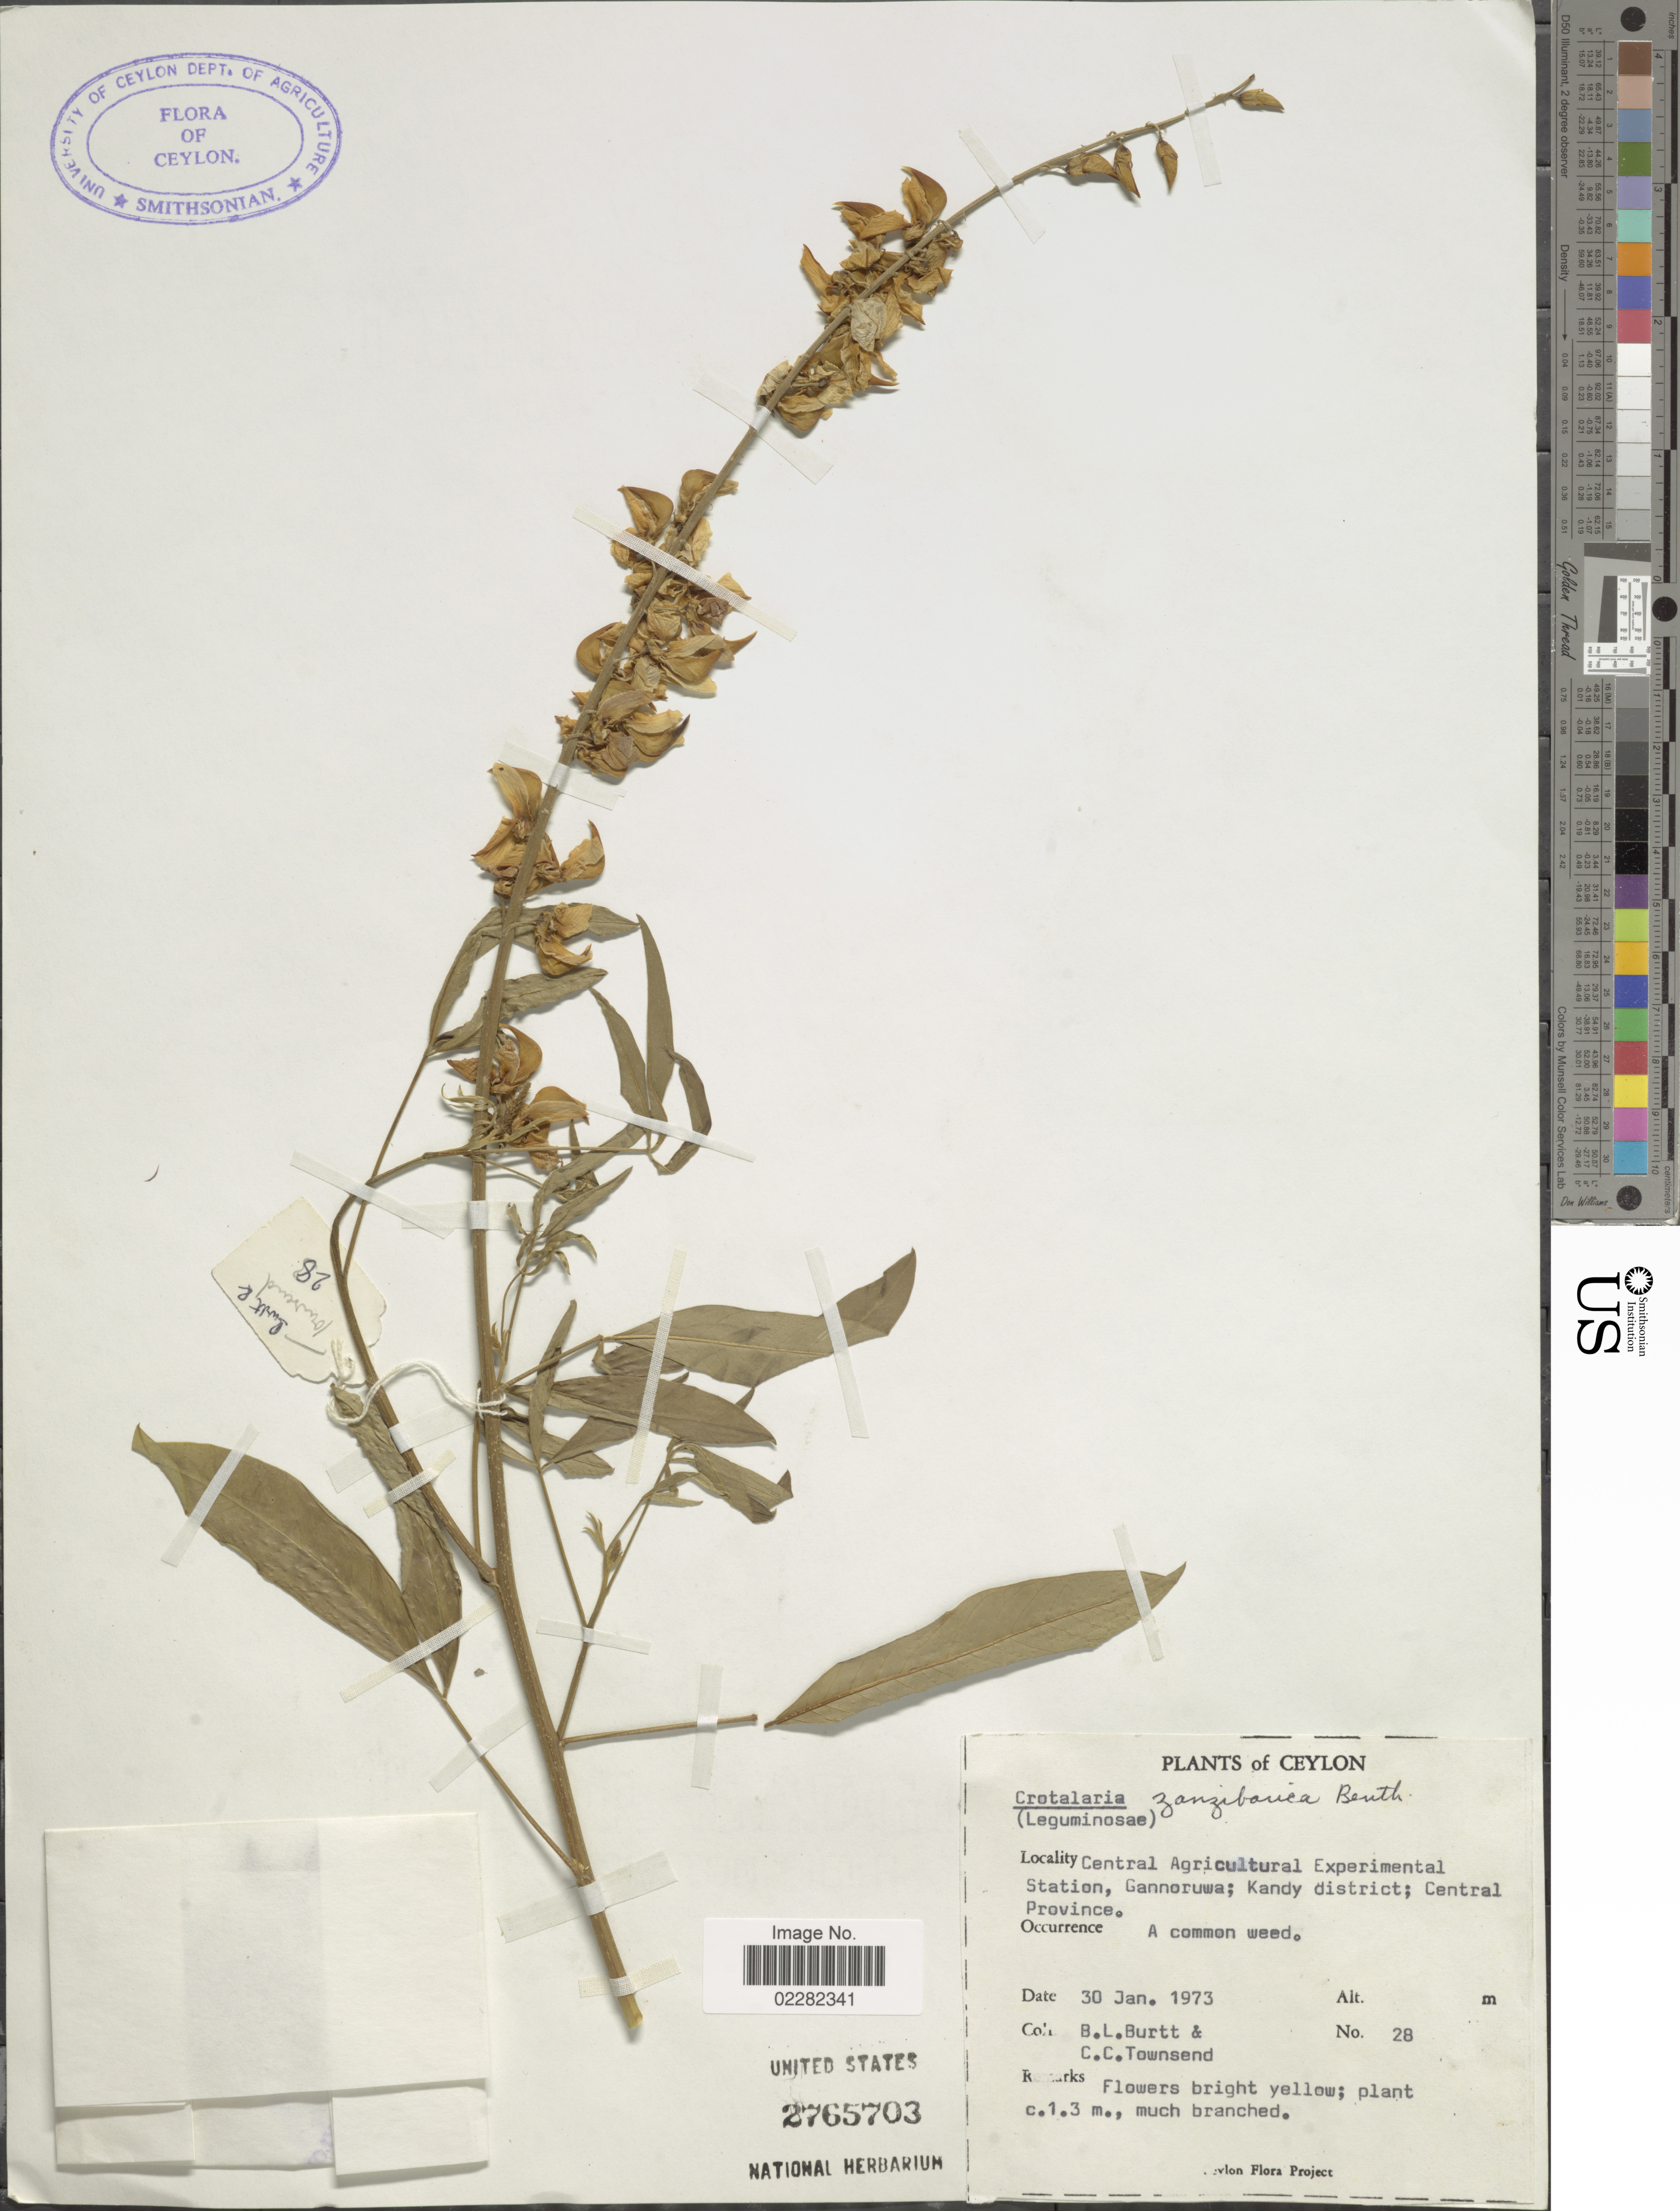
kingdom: Plantae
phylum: Tracheophyta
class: Magnoliopsida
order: Fabales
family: Fabaceae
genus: Crotalaria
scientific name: Crotalaria zanzibarica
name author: Benth.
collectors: B. L. Burtt & C. C. Townsend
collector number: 28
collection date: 1973-01-30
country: Sri Lanka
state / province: Central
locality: Ceylon. Central Agricultural Experimental Station, Ganoruwa, Kandy District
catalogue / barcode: US 2765703